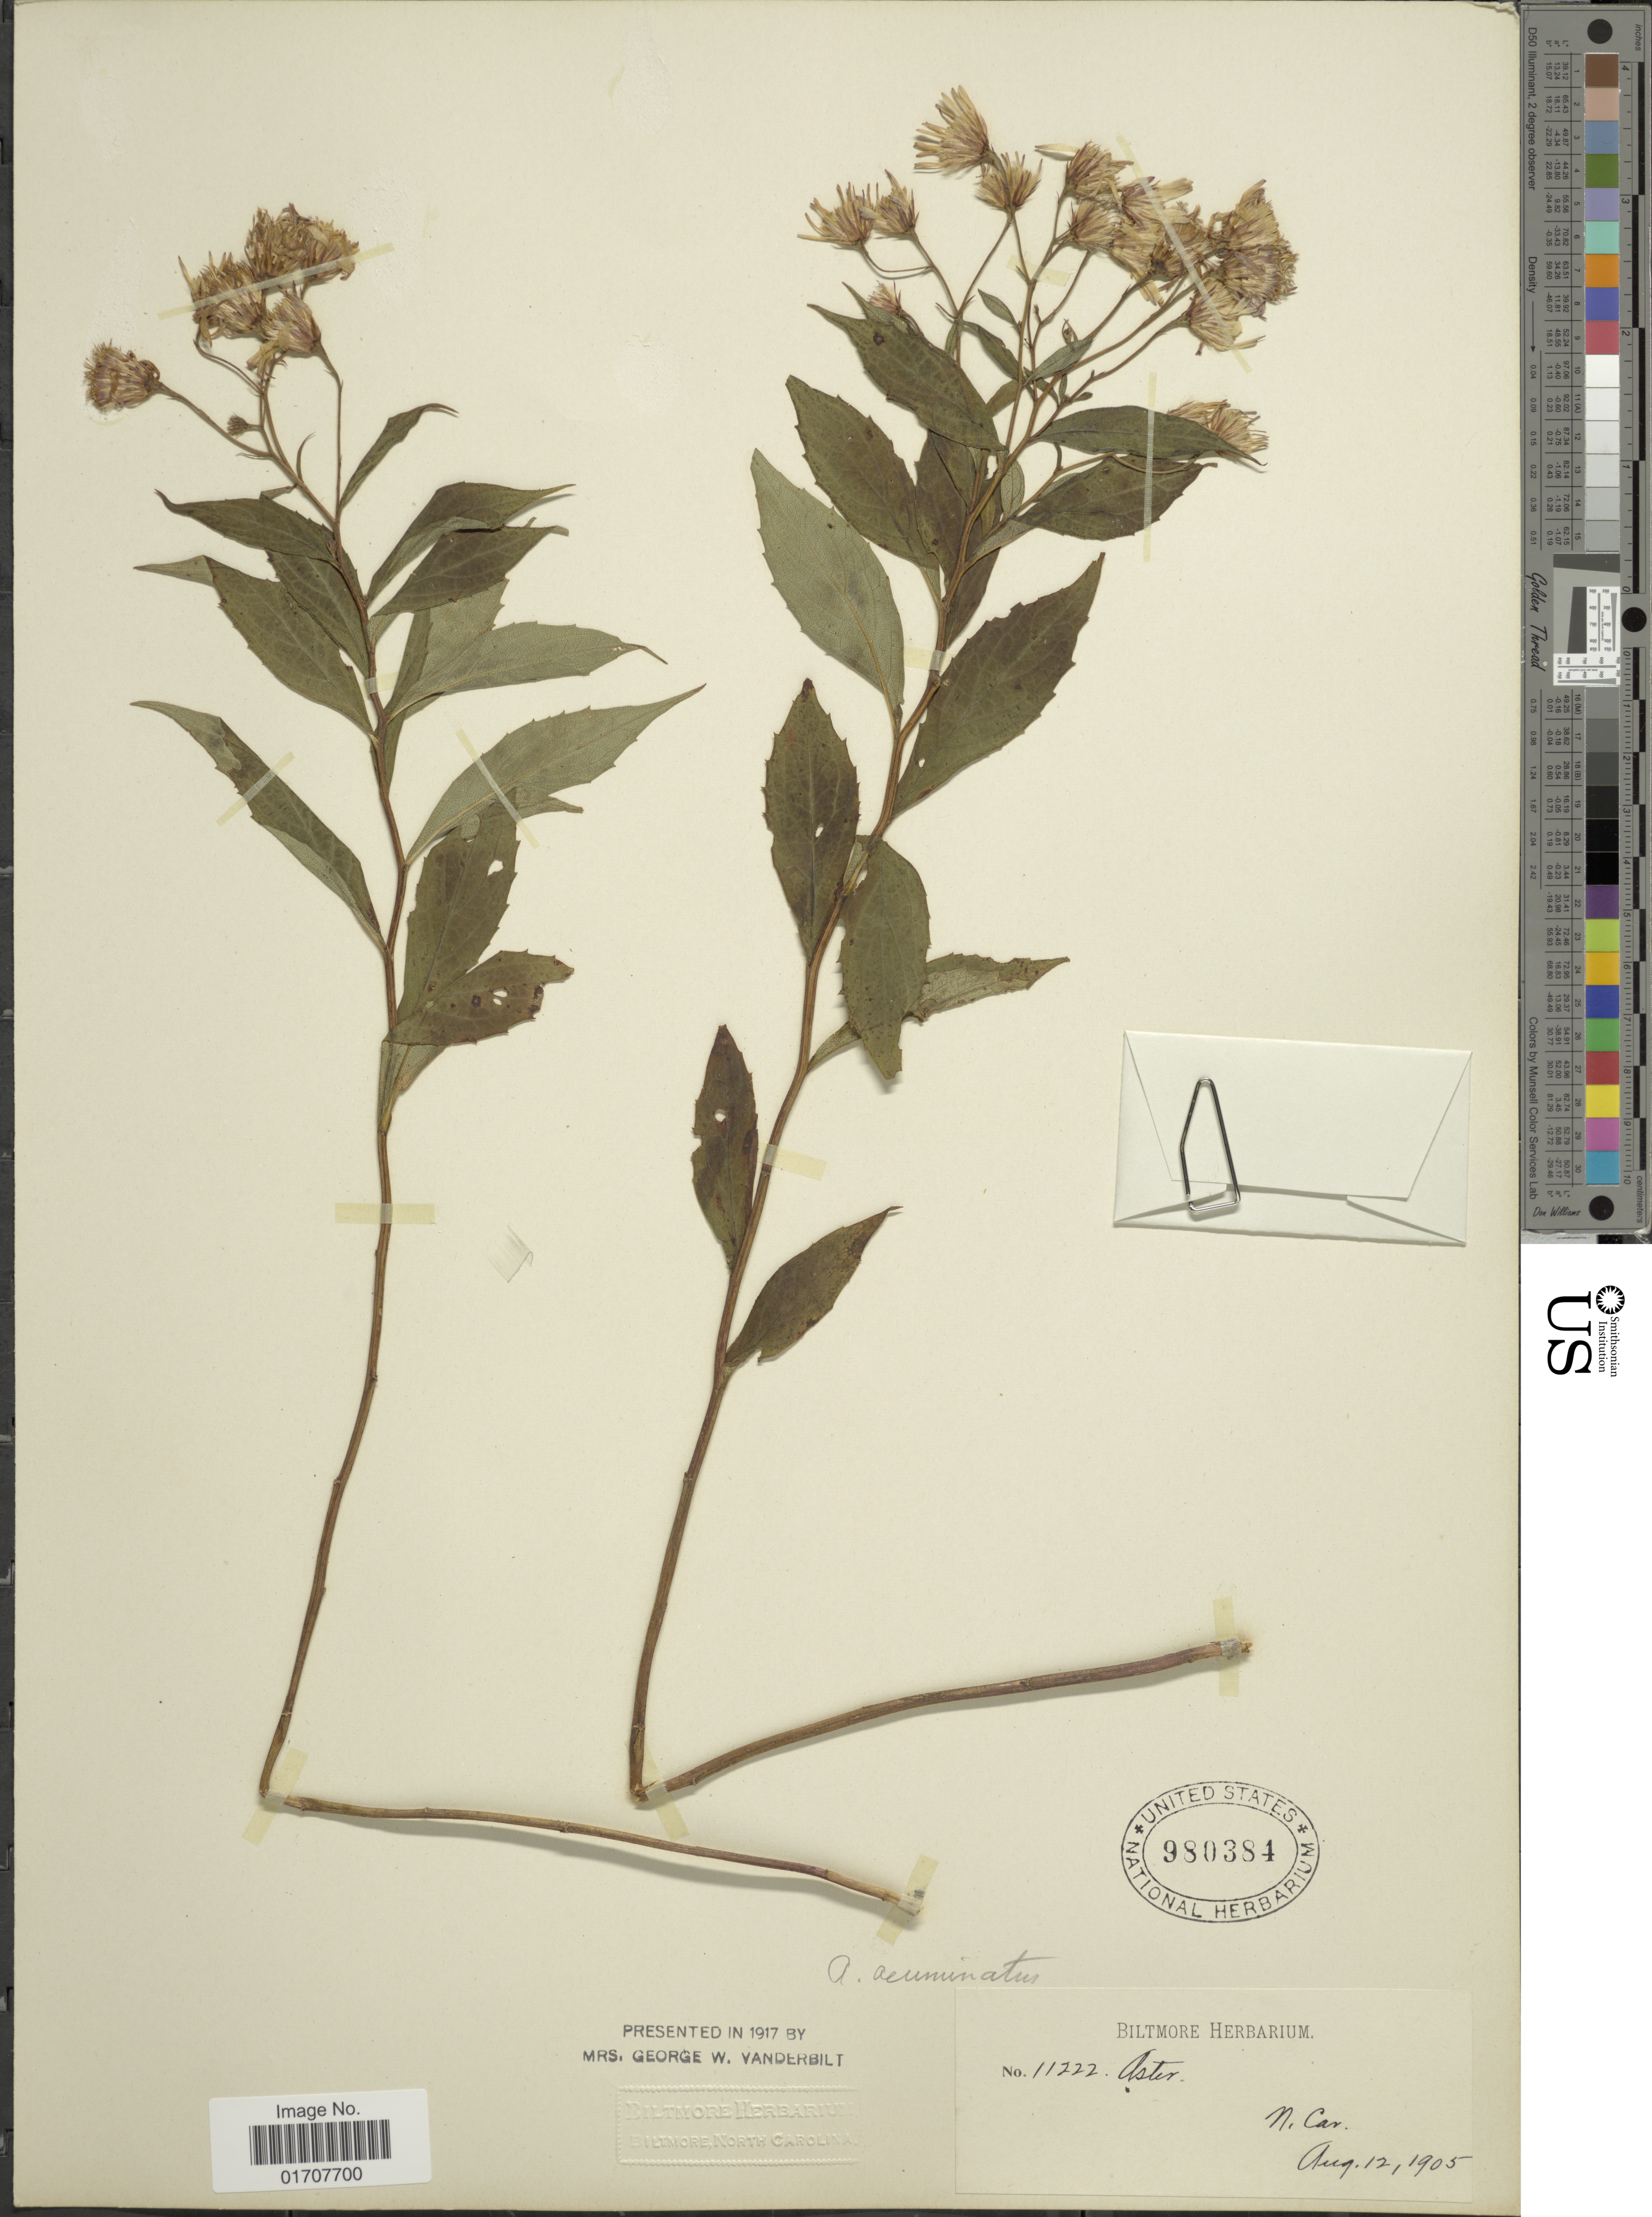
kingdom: Plantae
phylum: Tracheophyta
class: Magnoliopsida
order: Asterales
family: Asteraceae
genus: Oclemena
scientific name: Oclemena acuminata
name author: (Michx.) Greene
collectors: ex herb. Biltmore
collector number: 11222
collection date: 1905-08-12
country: United States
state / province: North Carolina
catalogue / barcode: US 980384